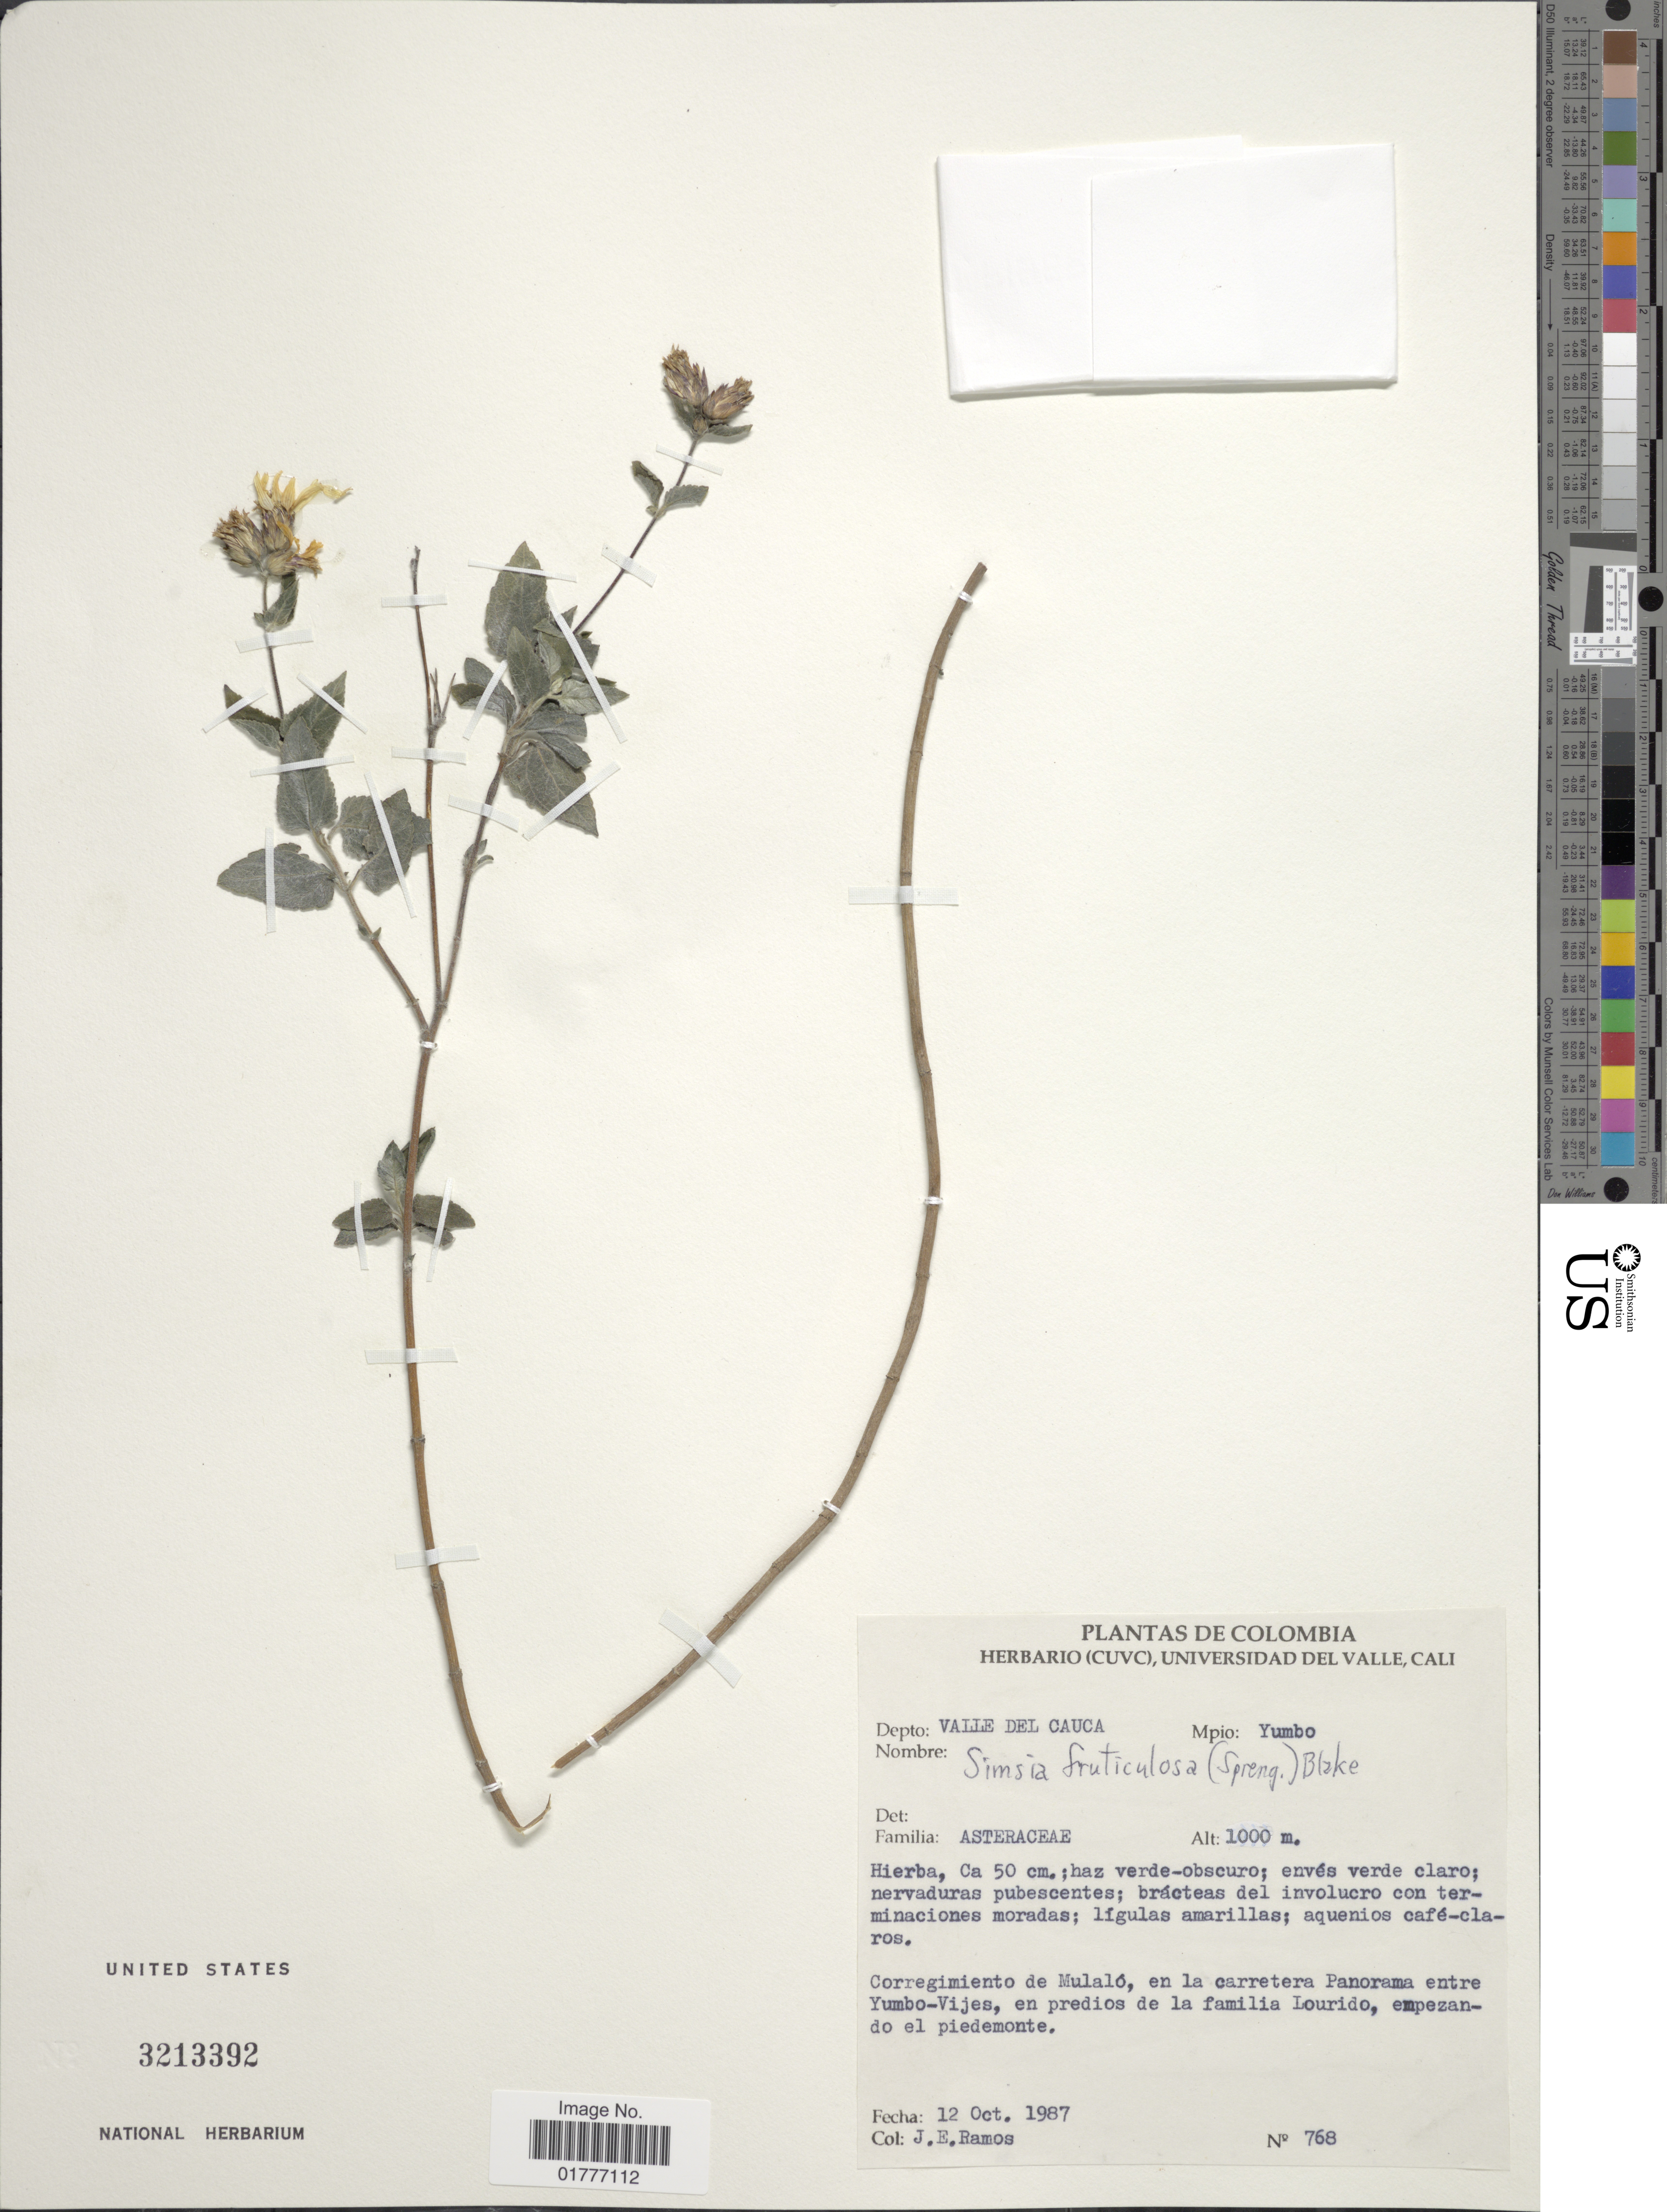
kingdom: Plantae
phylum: Tracheophyta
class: Magnoliopsida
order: Asterales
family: Asteraceae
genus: Simsia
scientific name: Simsia fruticulosa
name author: (Spreng.) S.F. Blake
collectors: J. E. Ramos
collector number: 768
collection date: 1987-10-12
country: Colombia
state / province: Valle del Cauca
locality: Corregimiento de Mulaló, en la carretera Panorama entre Yumbo-Vijes, en predios de la familia Lourido, empezando do el piedemonte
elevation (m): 1000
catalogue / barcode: US 3213392